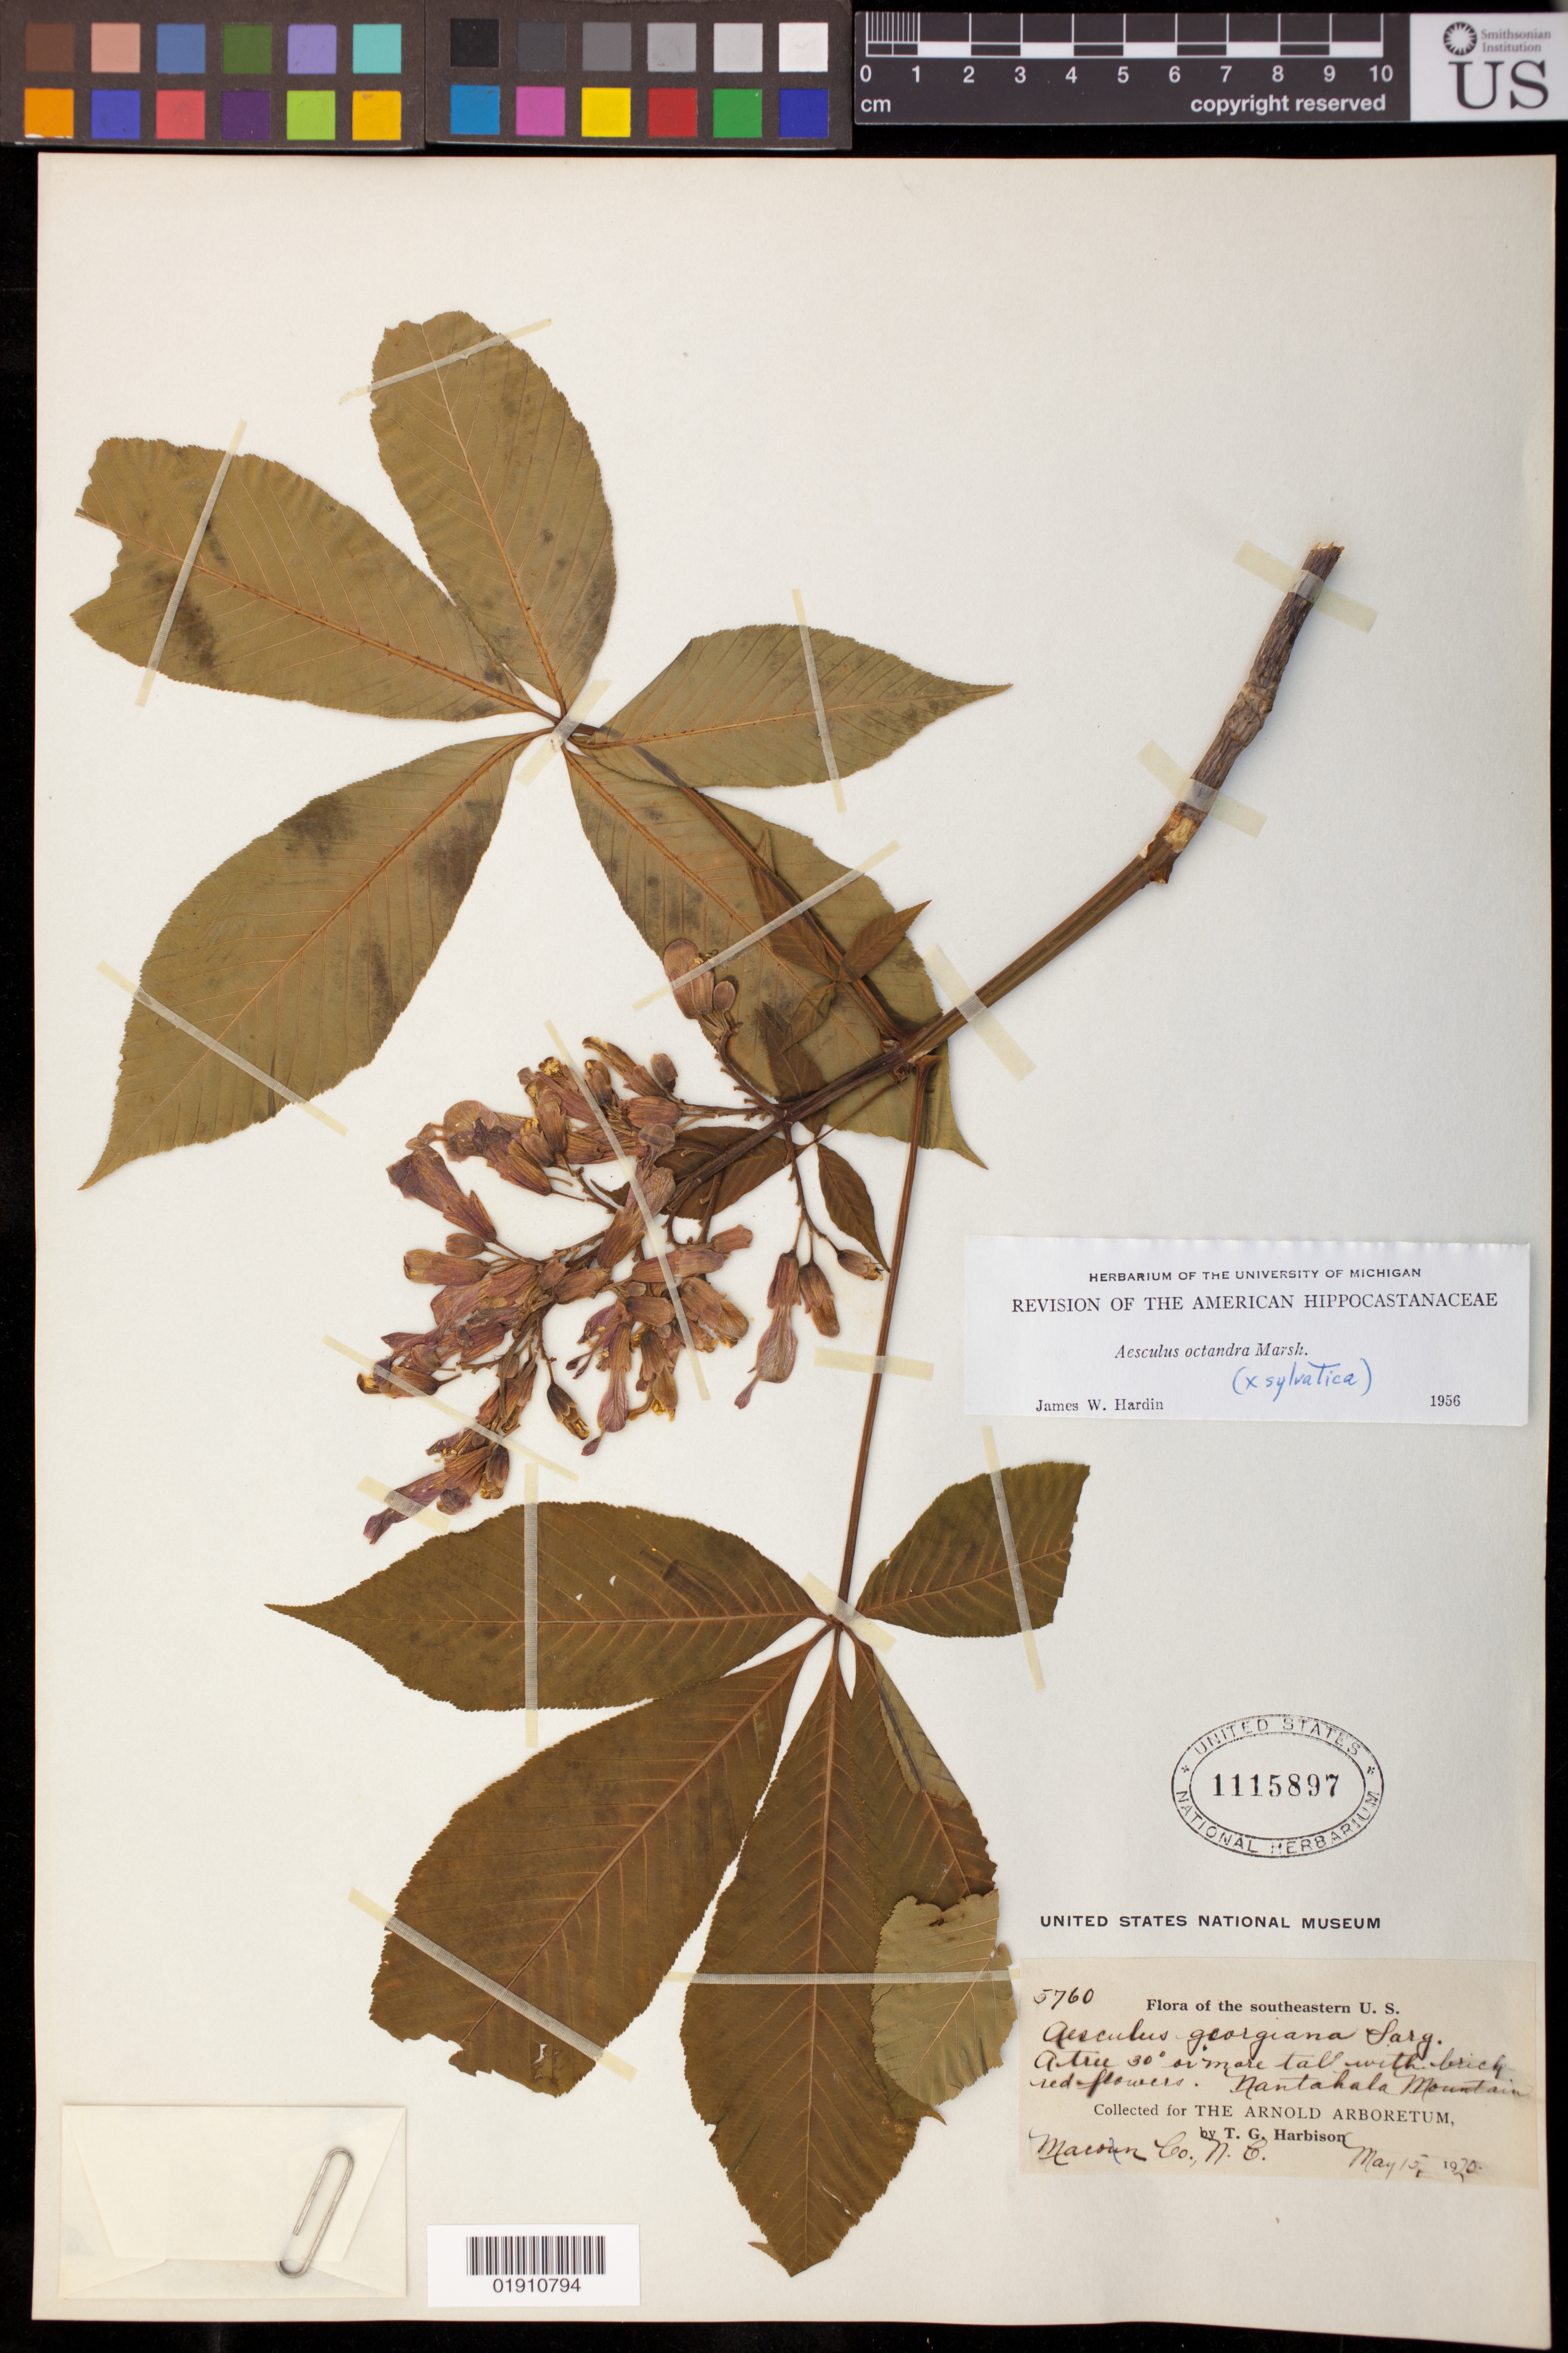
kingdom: Plantae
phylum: Tracheophyta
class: Magnoliopsida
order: Sapindales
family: Sapindaceae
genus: Aesculus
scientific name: Aesculus octandra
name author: Marshall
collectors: T. Harbison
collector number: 5760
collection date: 1920-05-15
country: United States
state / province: North Carolina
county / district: Macon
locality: Nantahala Mountain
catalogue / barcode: US 1115897